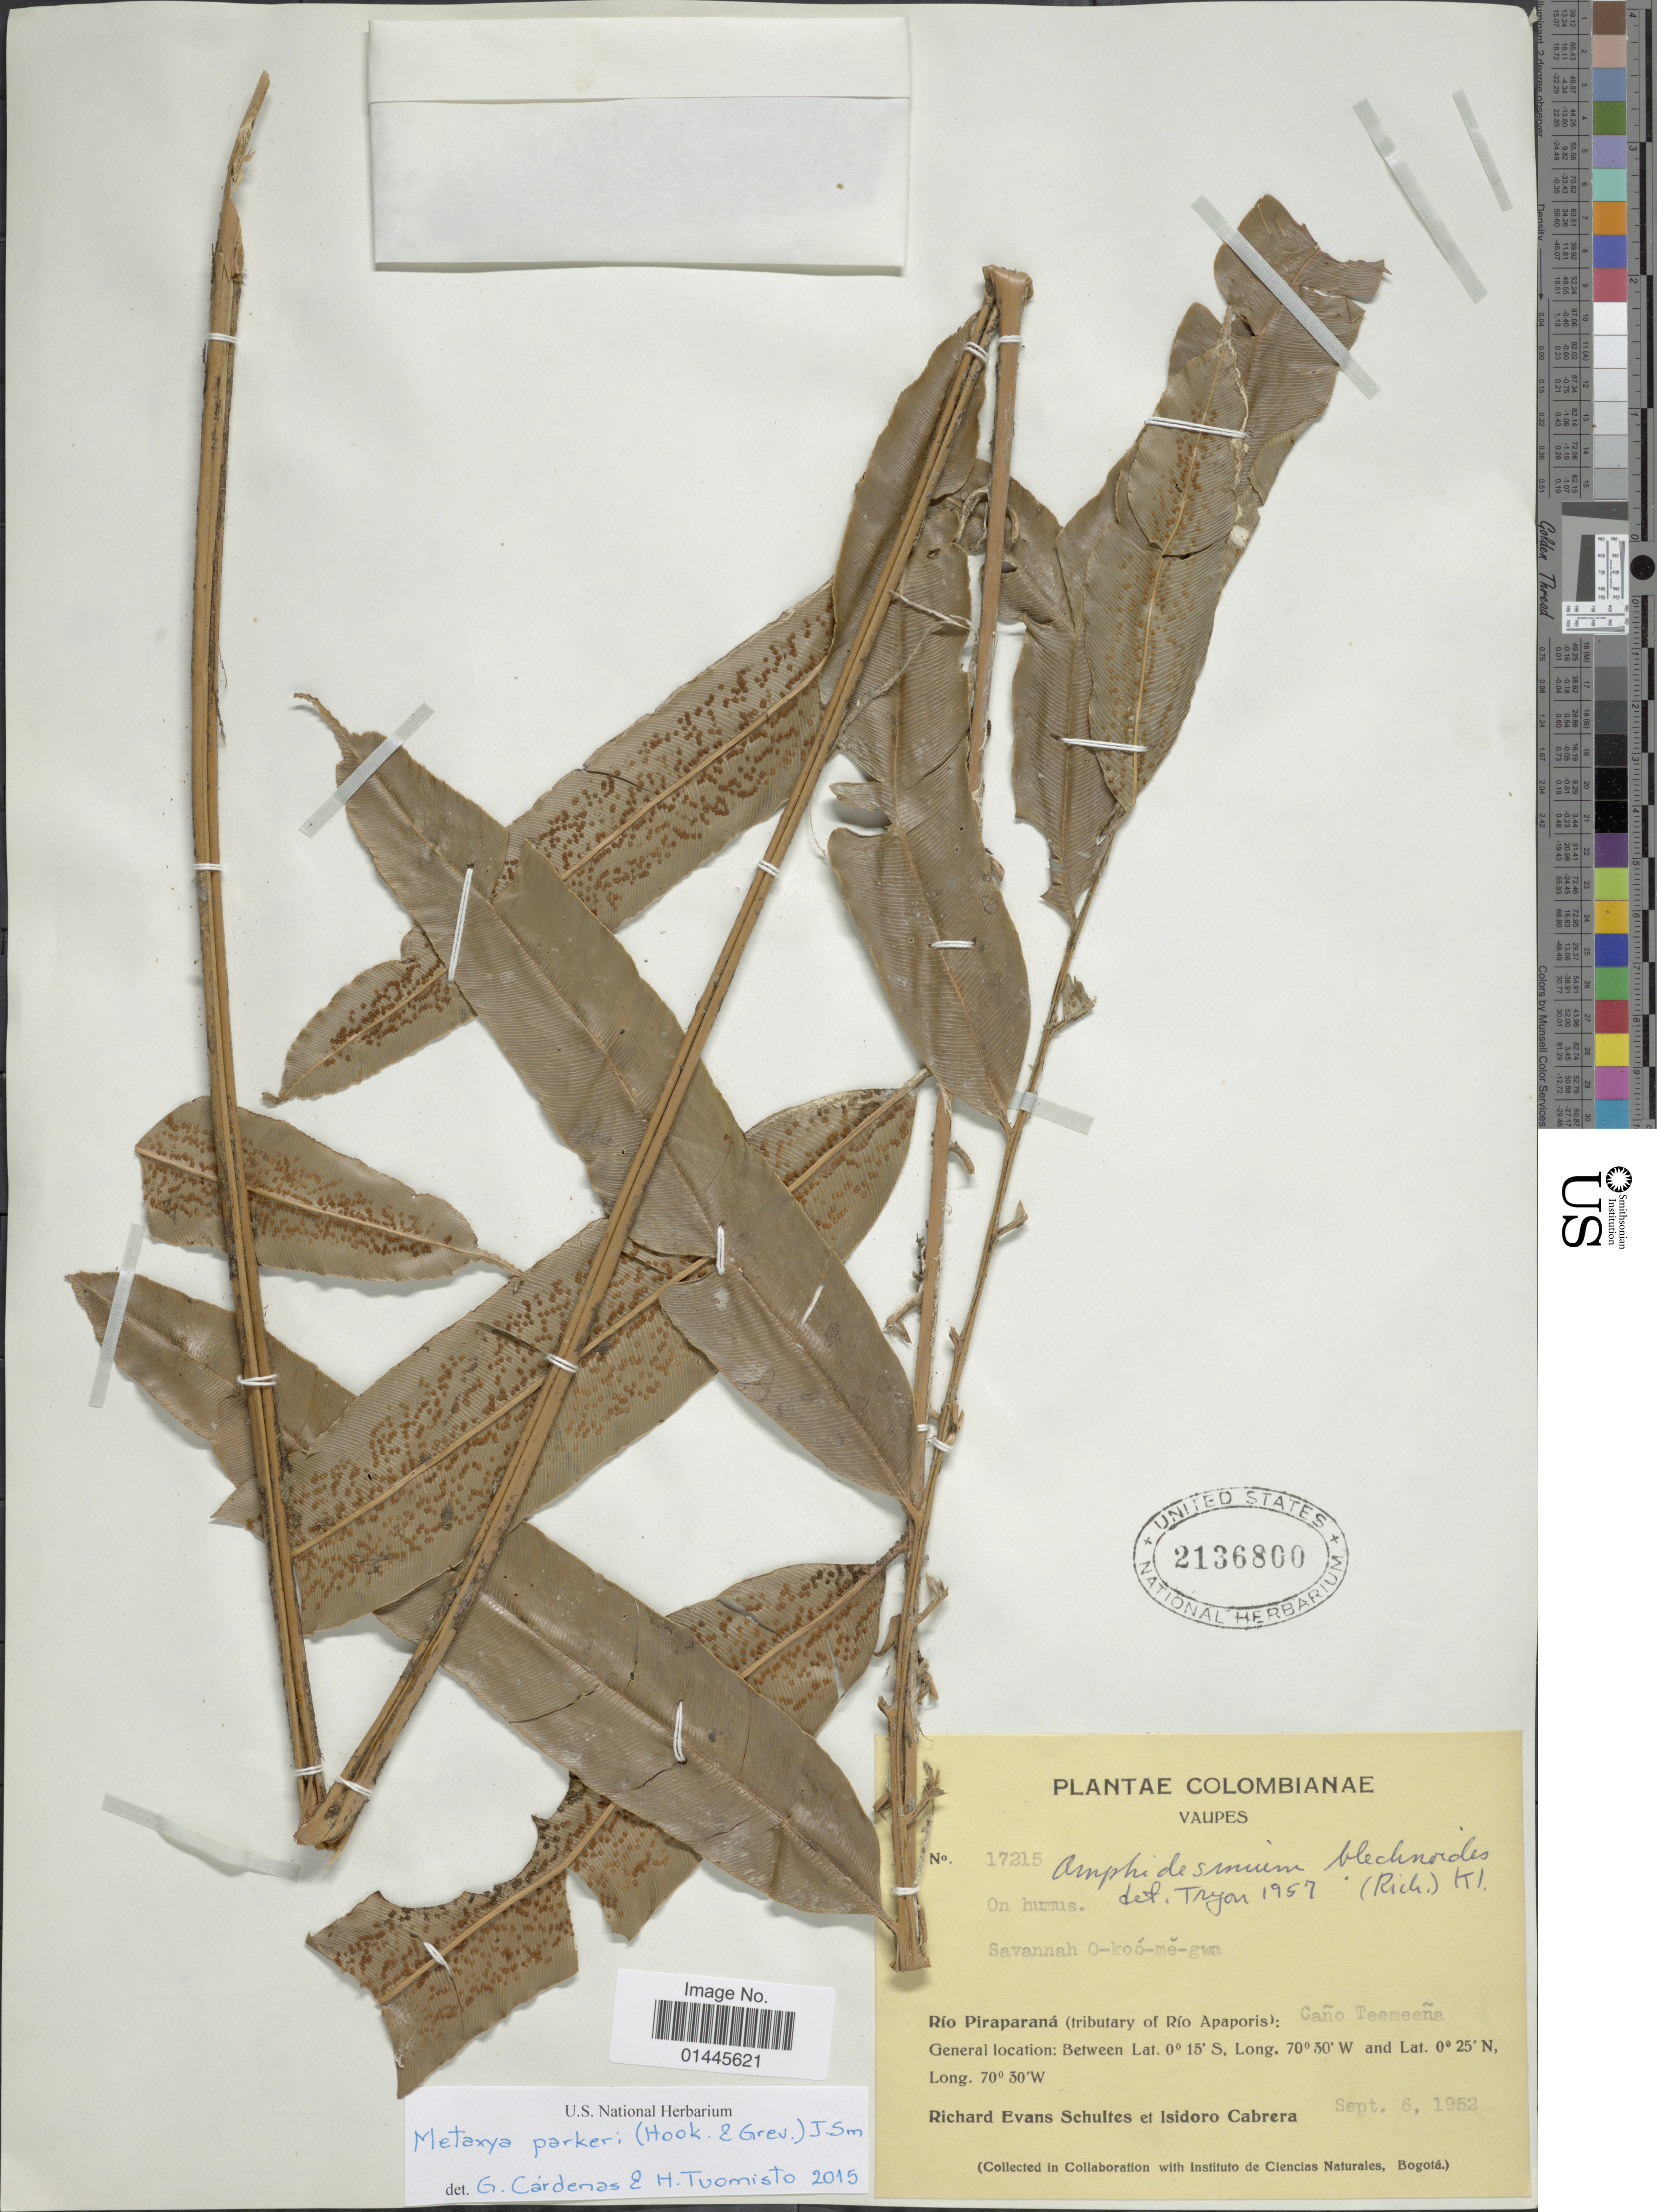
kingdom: Plantae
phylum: Tracheophyta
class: Polypodiopsida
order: Cyatheales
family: Metaxyaceae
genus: Metaxya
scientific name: Metaxya parkeri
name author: (Hook. & Grev.) J. Sm.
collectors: R. E. Schultes & I. Cabrera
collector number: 17215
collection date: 1952-09-06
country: Colombia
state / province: Vaupés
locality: Rio Piraparana (tributary of Rio Apaporis): Cano Teemeena, Savannah O-koo-me-gwa.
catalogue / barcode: US 2136800